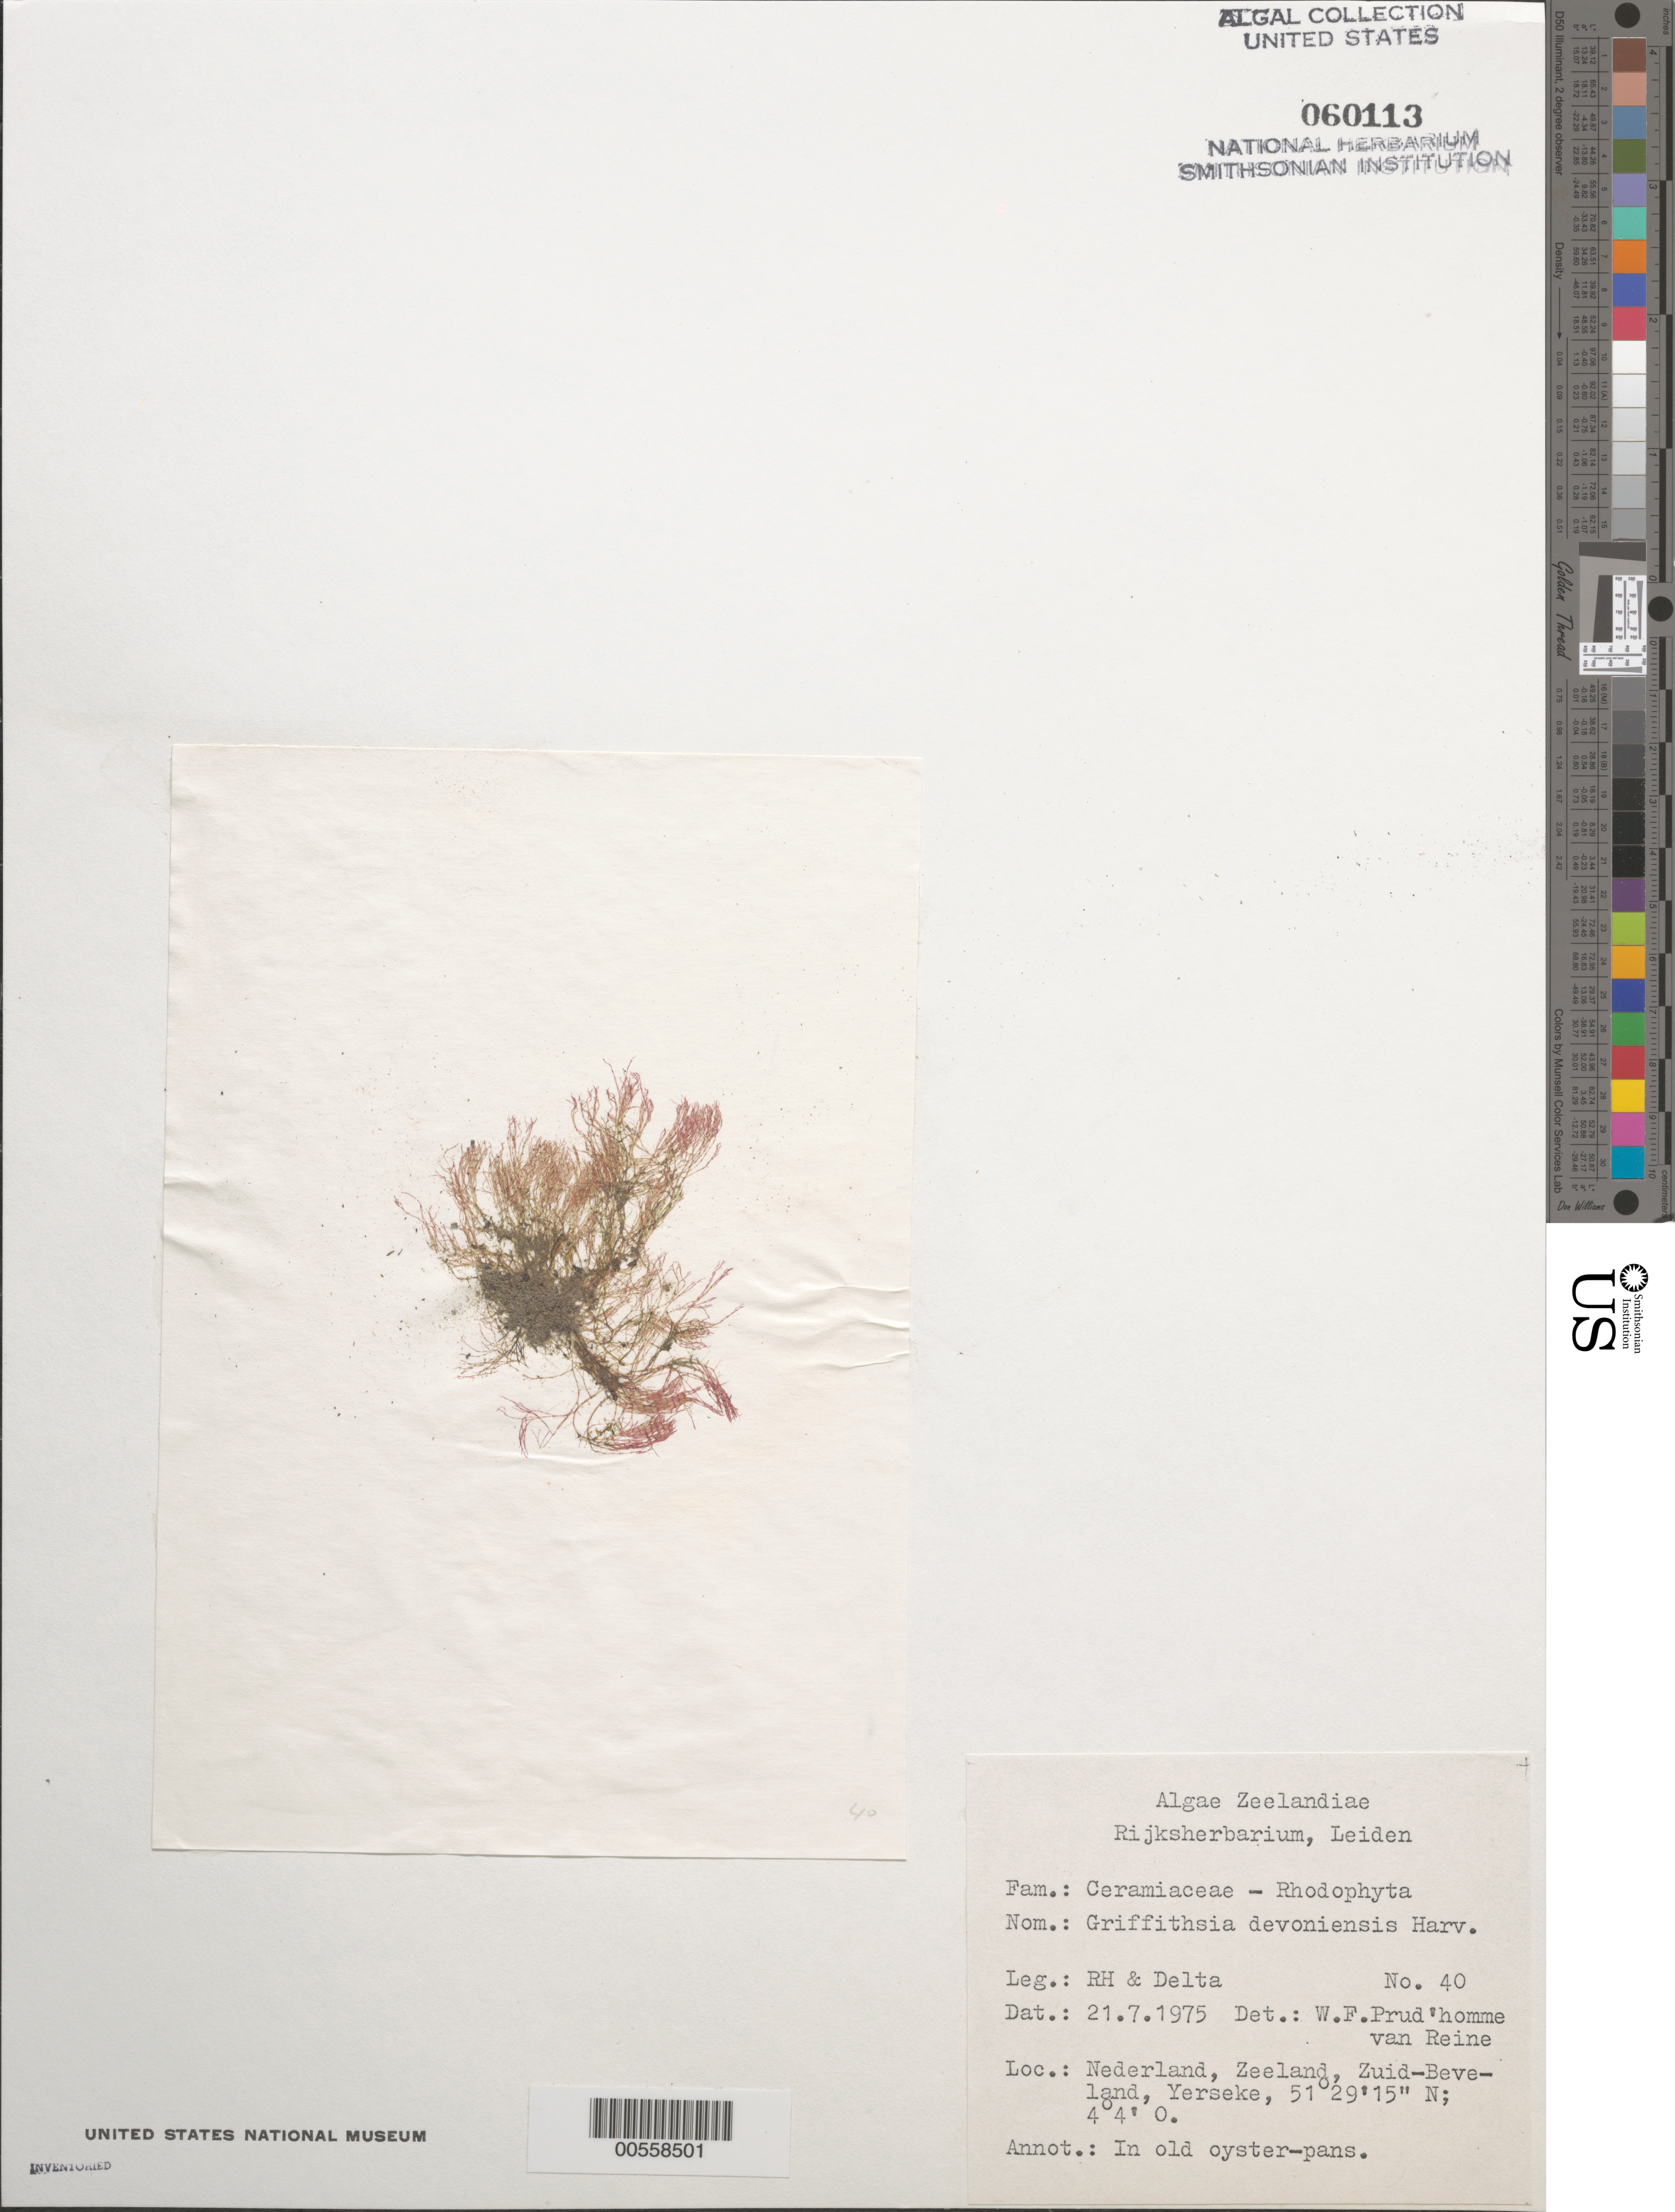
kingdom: Plantae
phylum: Rhodophyta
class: Florideophyceae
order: Ceramiales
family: Wrangeliaceae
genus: Griffithsia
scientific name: Griffithsia devoniensis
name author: Harv.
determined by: Prud'homme van Reine, W. F.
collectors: R.H. & Delta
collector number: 40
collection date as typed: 21 Jul 1975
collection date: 1975-07-21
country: Netherlands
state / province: Zeeland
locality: Yerseke, zuid beveland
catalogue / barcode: US 60113